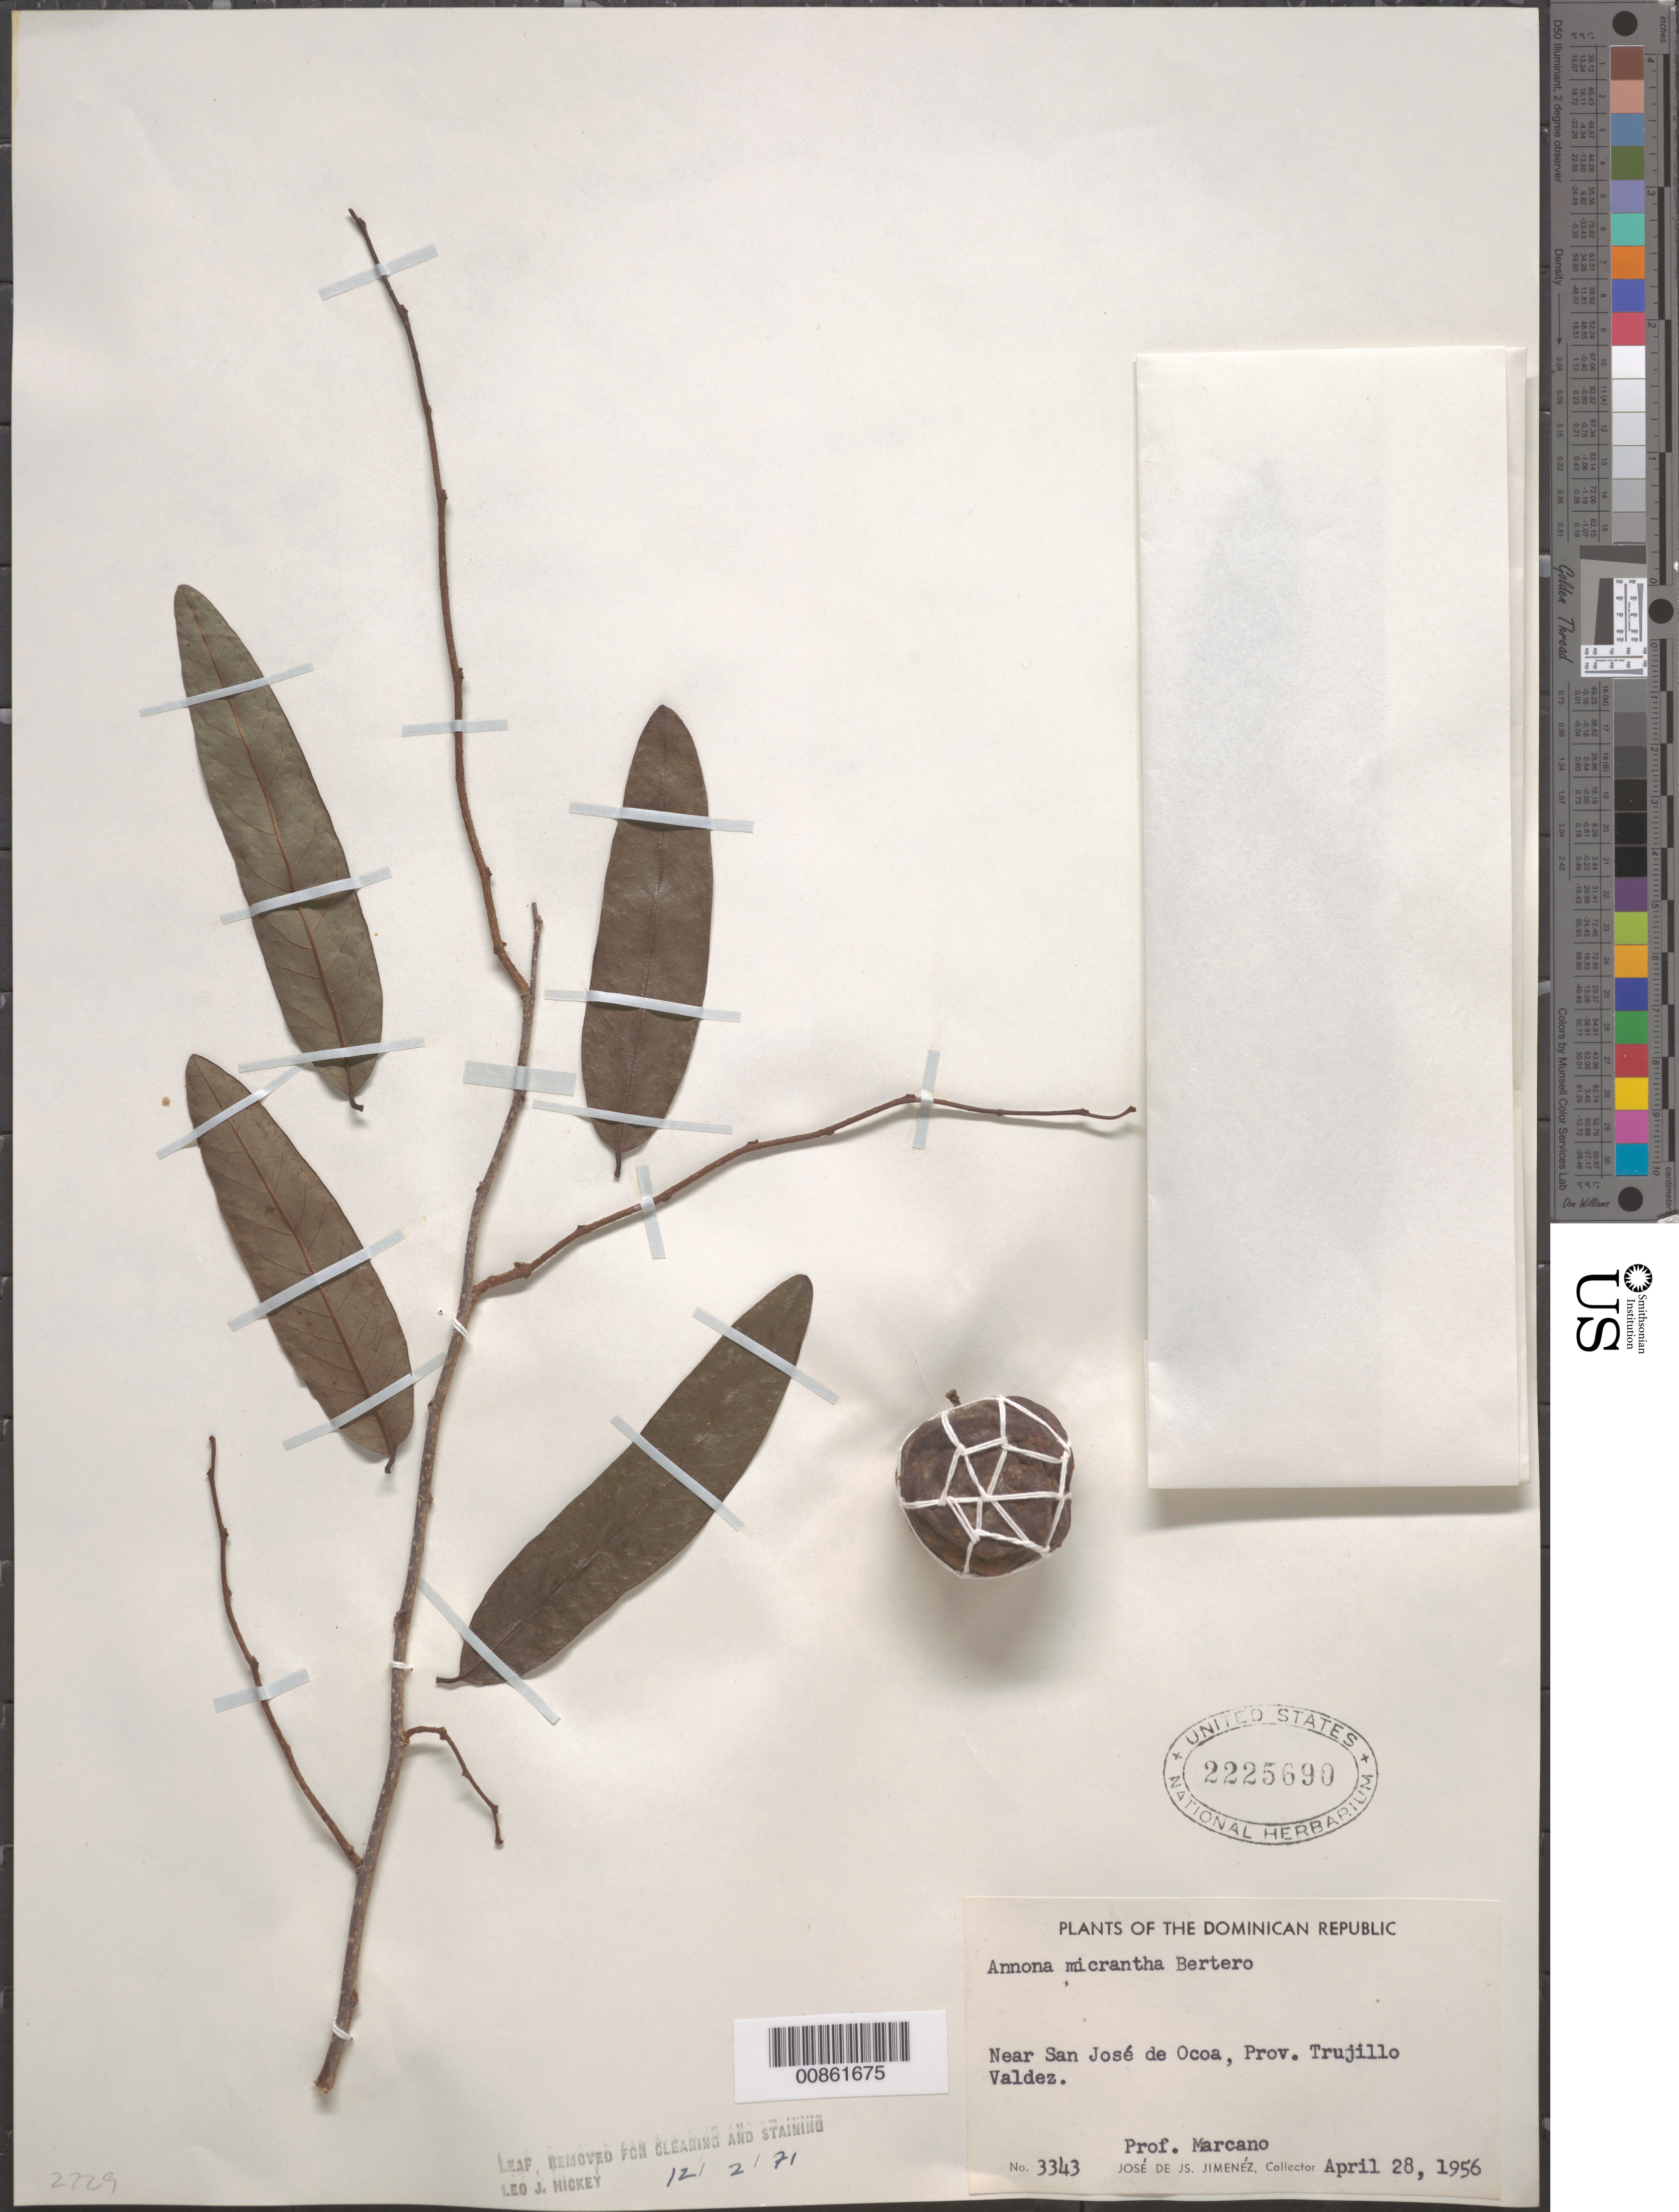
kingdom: Plantae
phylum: Tracheophyta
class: Magnoliopsida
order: Magnoliales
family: Annonaceae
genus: Annona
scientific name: Annona micrantha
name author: Bertero ex Spreng.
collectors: J. J. Jiménez Almonte & E. J. Marcano F.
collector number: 3343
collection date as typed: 28 Apr 1956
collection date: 1956-04-28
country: Dominican Republic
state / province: Peravia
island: Hispaniola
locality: Near San José de Ocoa, Prov. Trujillo Valdez (obsolete).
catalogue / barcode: US 2225690